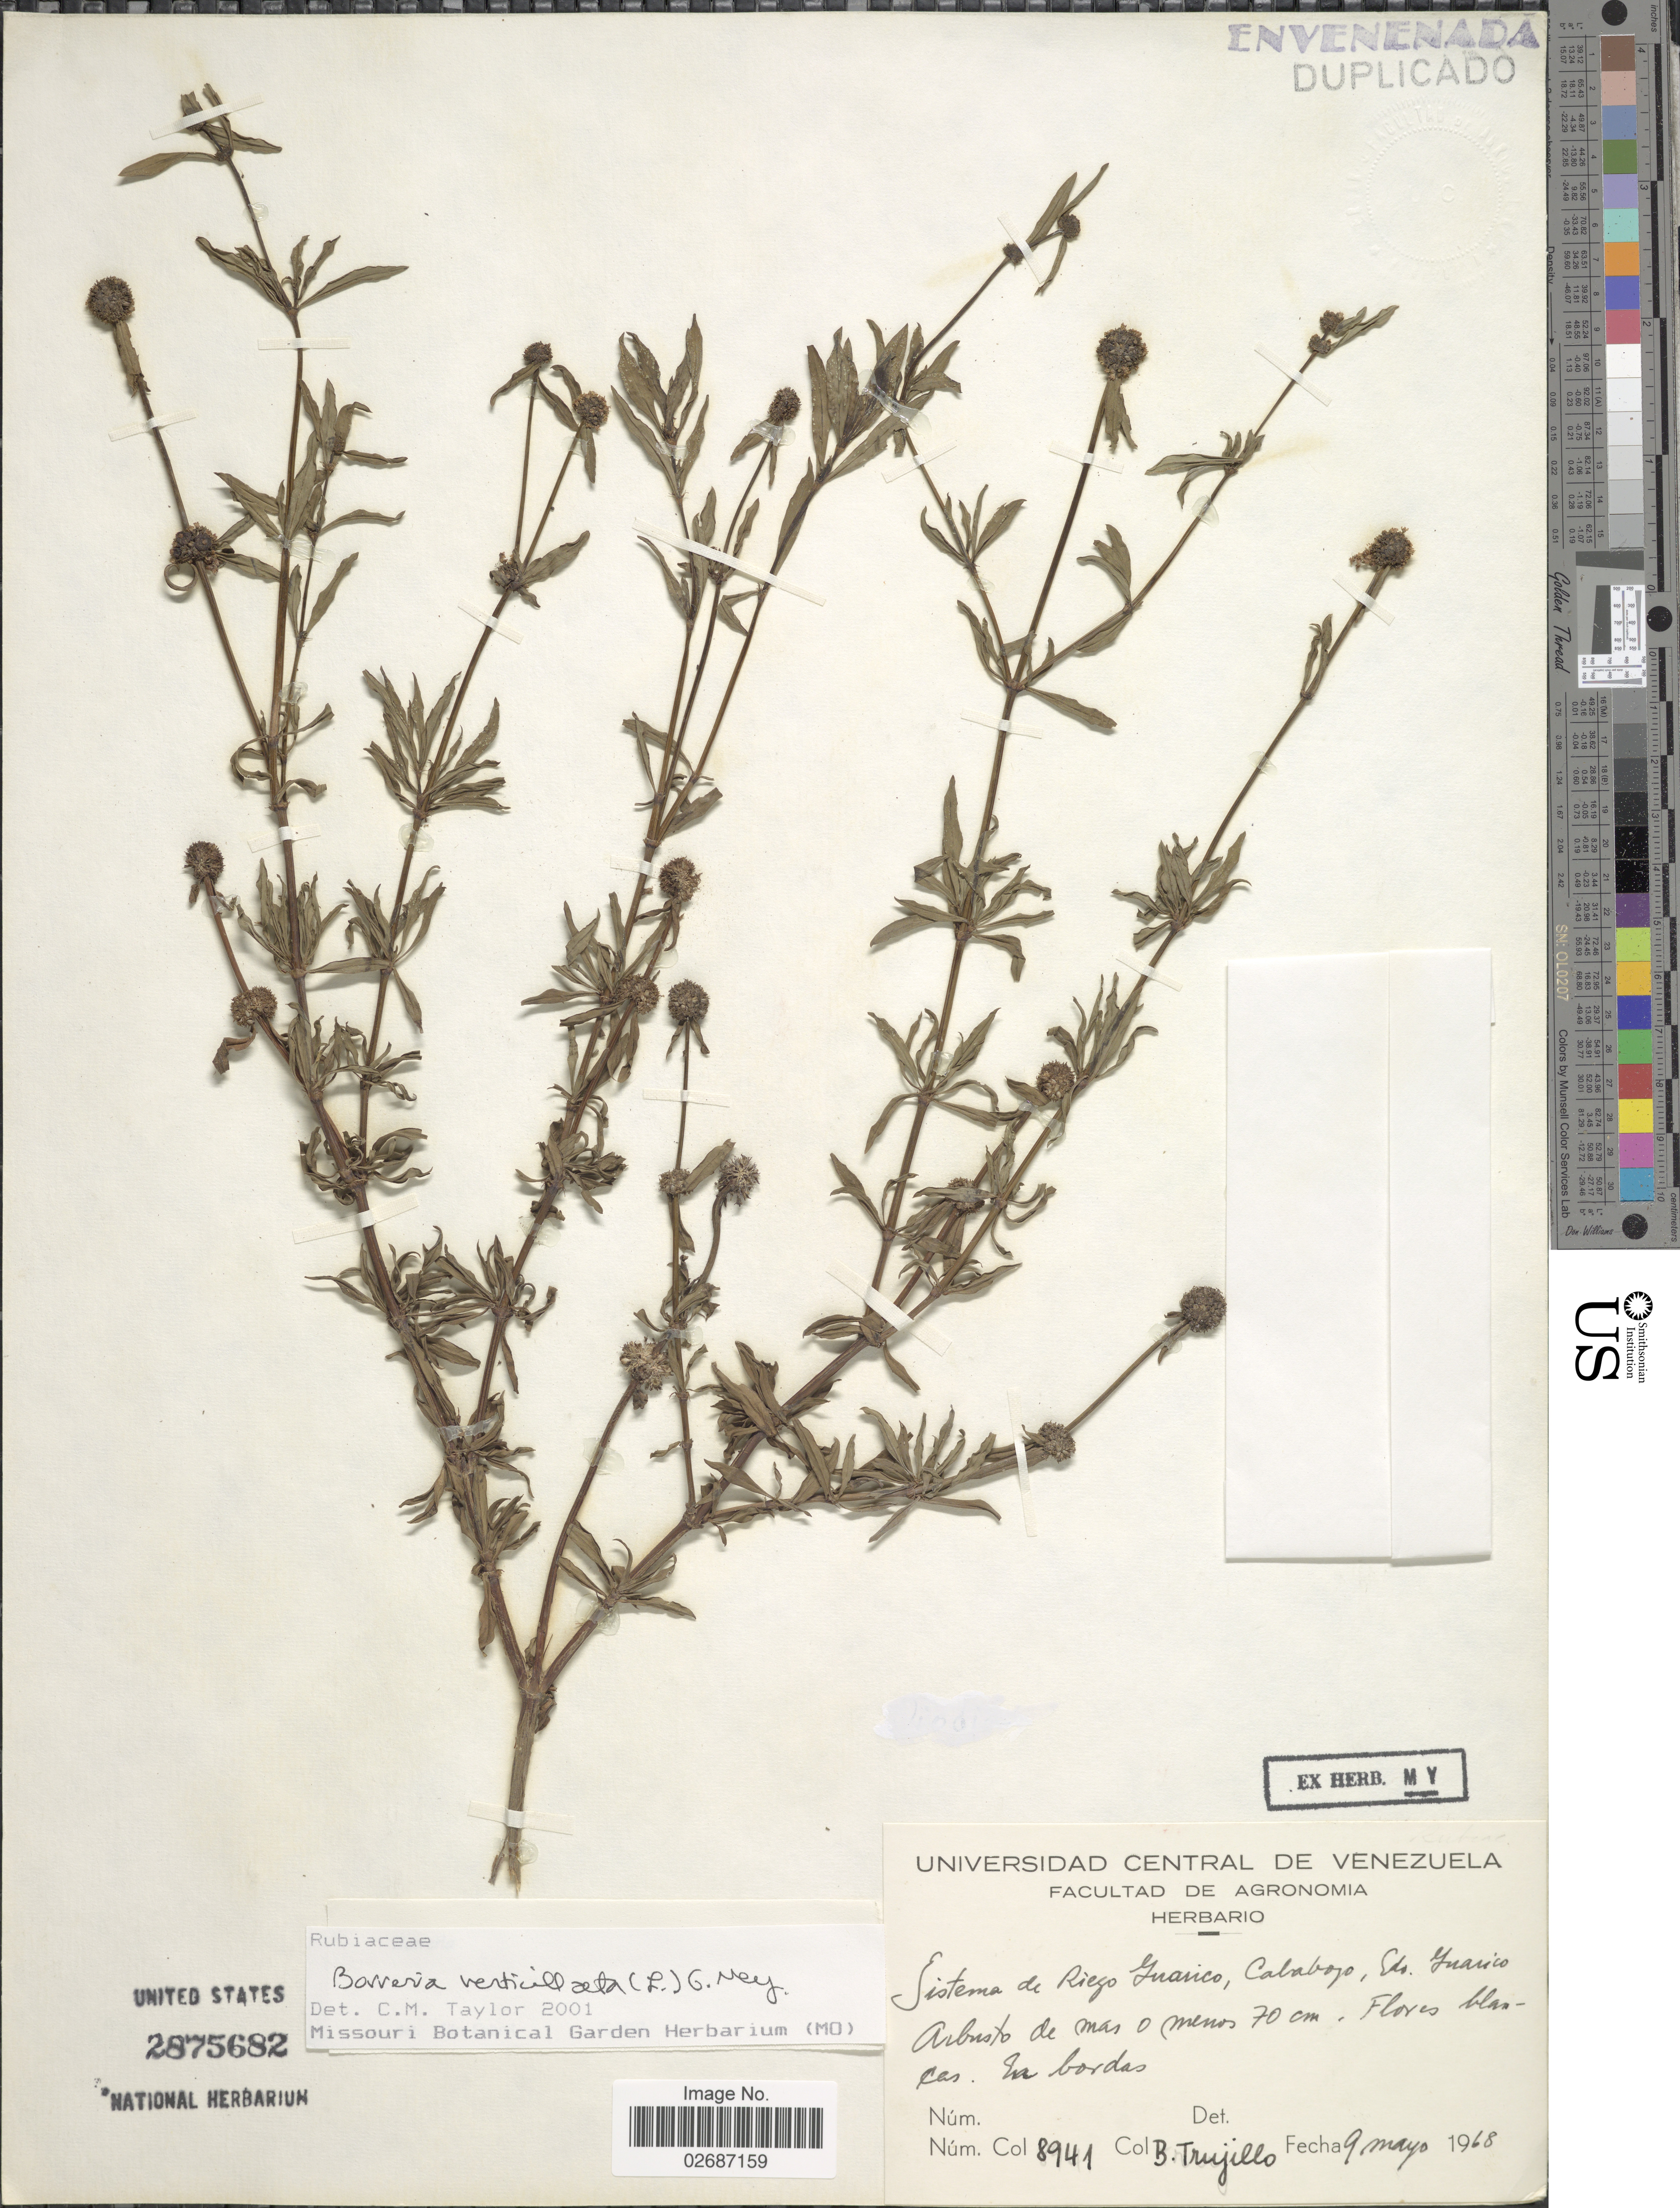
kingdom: Plantae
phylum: Tracheophyta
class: Magnoliopsida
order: Gentianales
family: Rubiaceae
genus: Borreria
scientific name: Borreria verticillata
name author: (L.) G. Mey.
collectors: B. Trujillo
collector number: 8941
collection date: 1968-05-09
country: Venezuela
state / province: Guárico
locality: Sistema de Riego Guarico, Cababozo, in bordas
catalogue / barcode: US 2875682